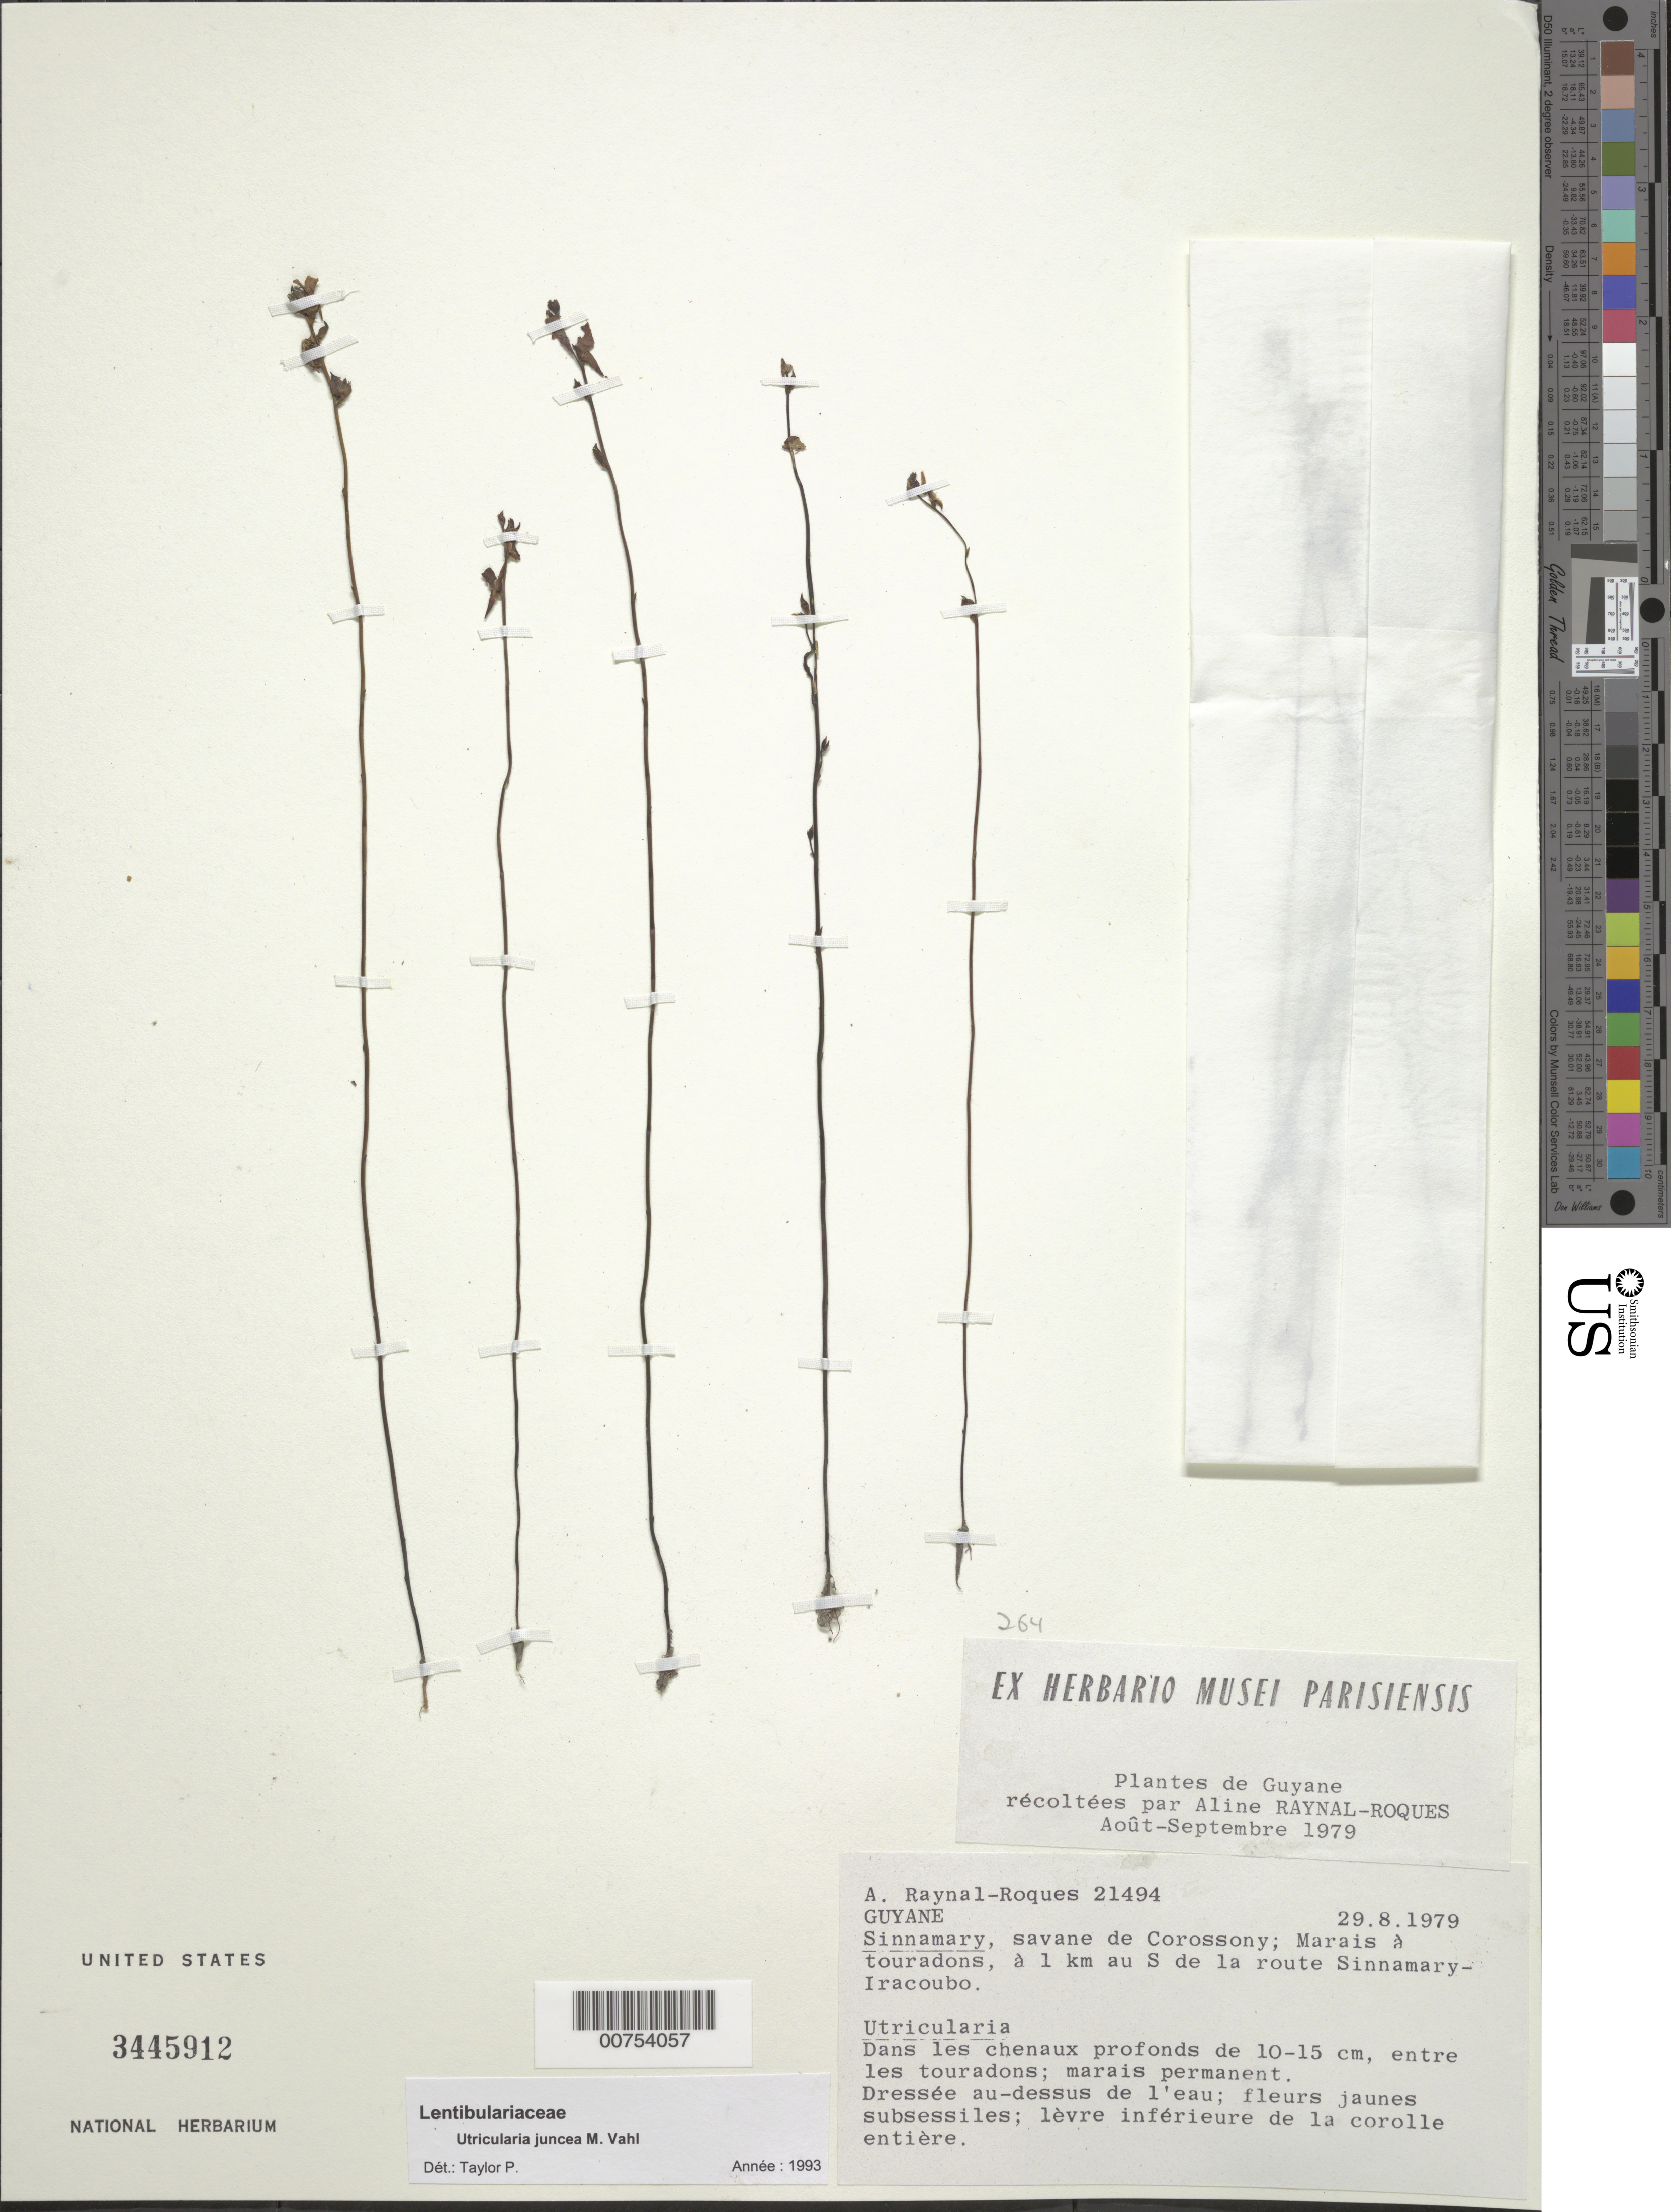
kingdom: Plantae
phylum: Tracheophyta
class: Magnoliopsida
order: Lamiales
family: Lentibulariaceae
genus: Utricularia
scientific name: Utricularia juncea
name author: Vahl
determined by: Taylor, P.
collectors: A. M. Raynal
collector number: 21494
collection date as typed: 29-Aug-79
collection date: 1979-08-29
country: French Guiana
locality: Savane de Corossony, 1 km S de la route Sinnamary-Iracoubo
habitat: Dans les chenaux profonds de 10-15 cm; entre les touradons; marais permanent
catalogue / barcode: US 3445912